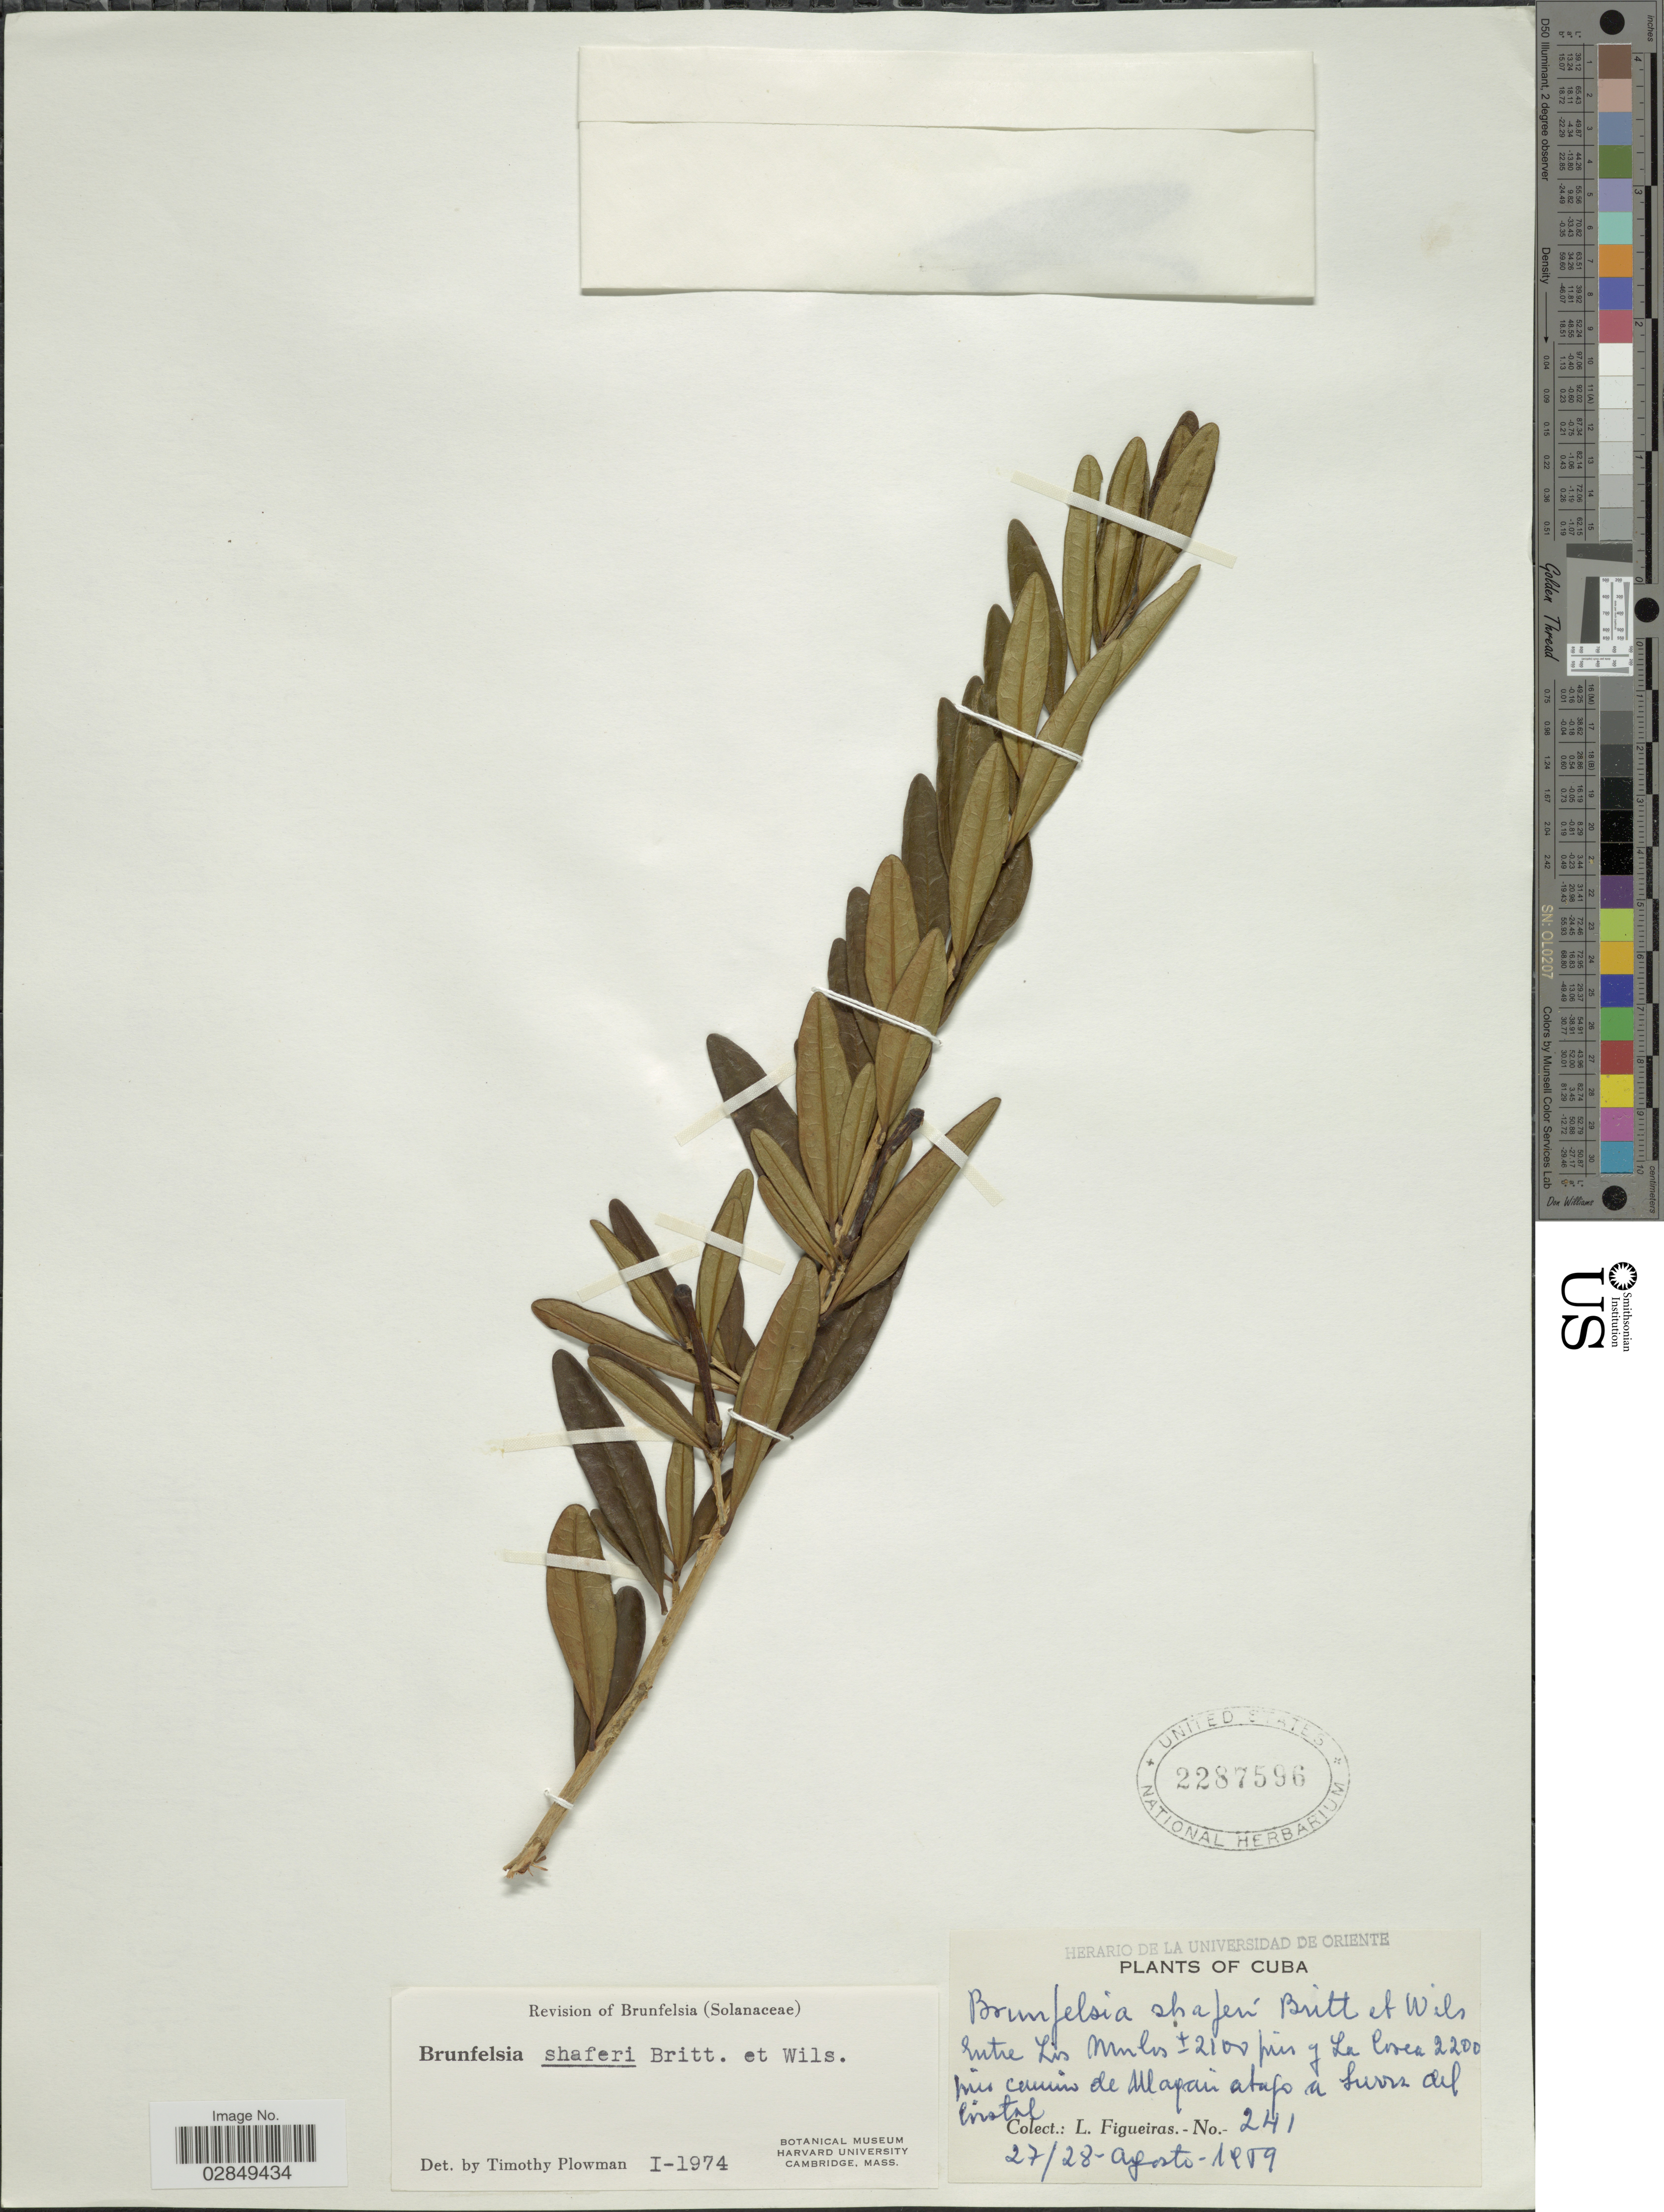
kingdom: Plantae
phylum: Tracheophyta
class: Magnoliopsida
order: Solanales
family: Solanaceae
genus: Brunfelsia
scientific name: Brunfelsia shaferi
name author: Britton & P. Wilson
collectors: L. Figueiras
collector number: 241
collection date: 1909-08-27/1909-08-28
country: Cuba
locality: Entre Los Minlos prés y La losea prés camino de Allapain atafo a Sierra del Cristal.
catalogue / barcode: US 2287596